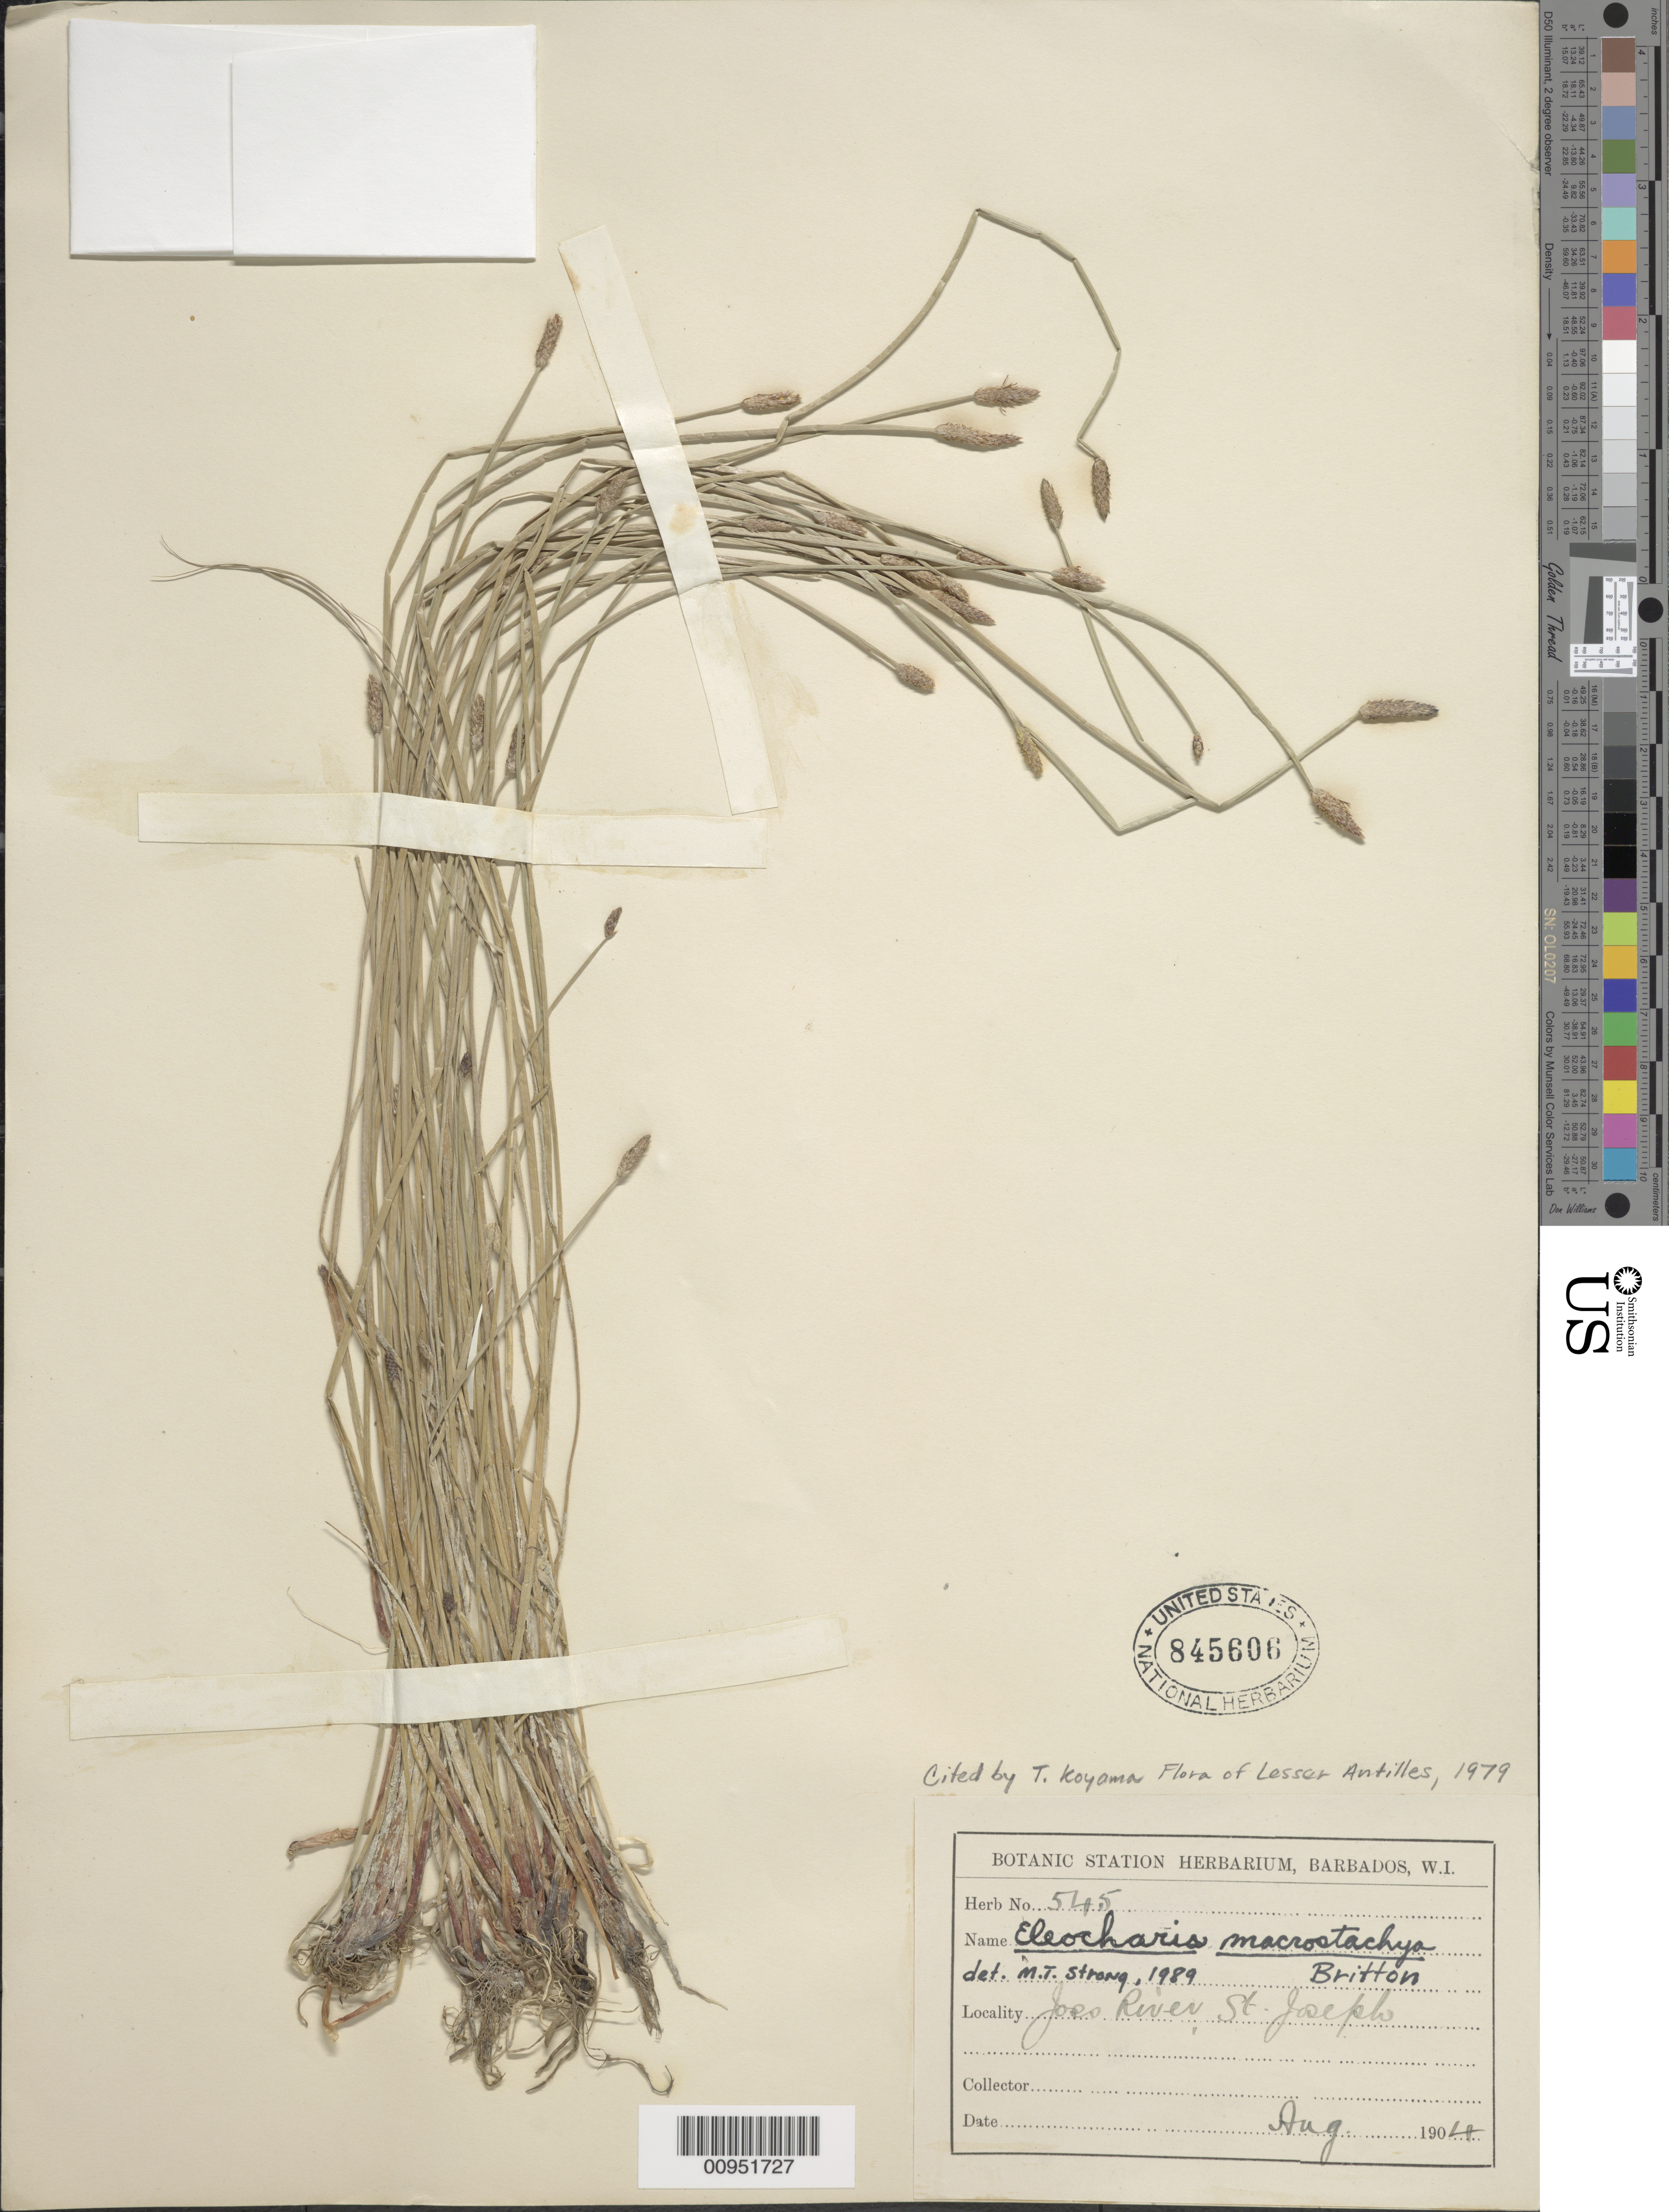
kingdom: Plantae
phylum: Tracheophyta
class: Liliopsida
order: Poales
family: Cyperaceae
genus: Eleocharis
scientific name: Eleocharis macrostachya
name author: Britton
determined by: Strong, M. T., (US), Smithsonian Institution - National Museum of Natural History (UNITED STATES)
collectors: ex herb. Bot. Sta. Barbados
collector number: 545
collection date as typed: Aug 1904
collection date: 1904-08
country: Barbados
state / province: Saint Joseph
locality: Joes River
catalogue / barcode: US 845606